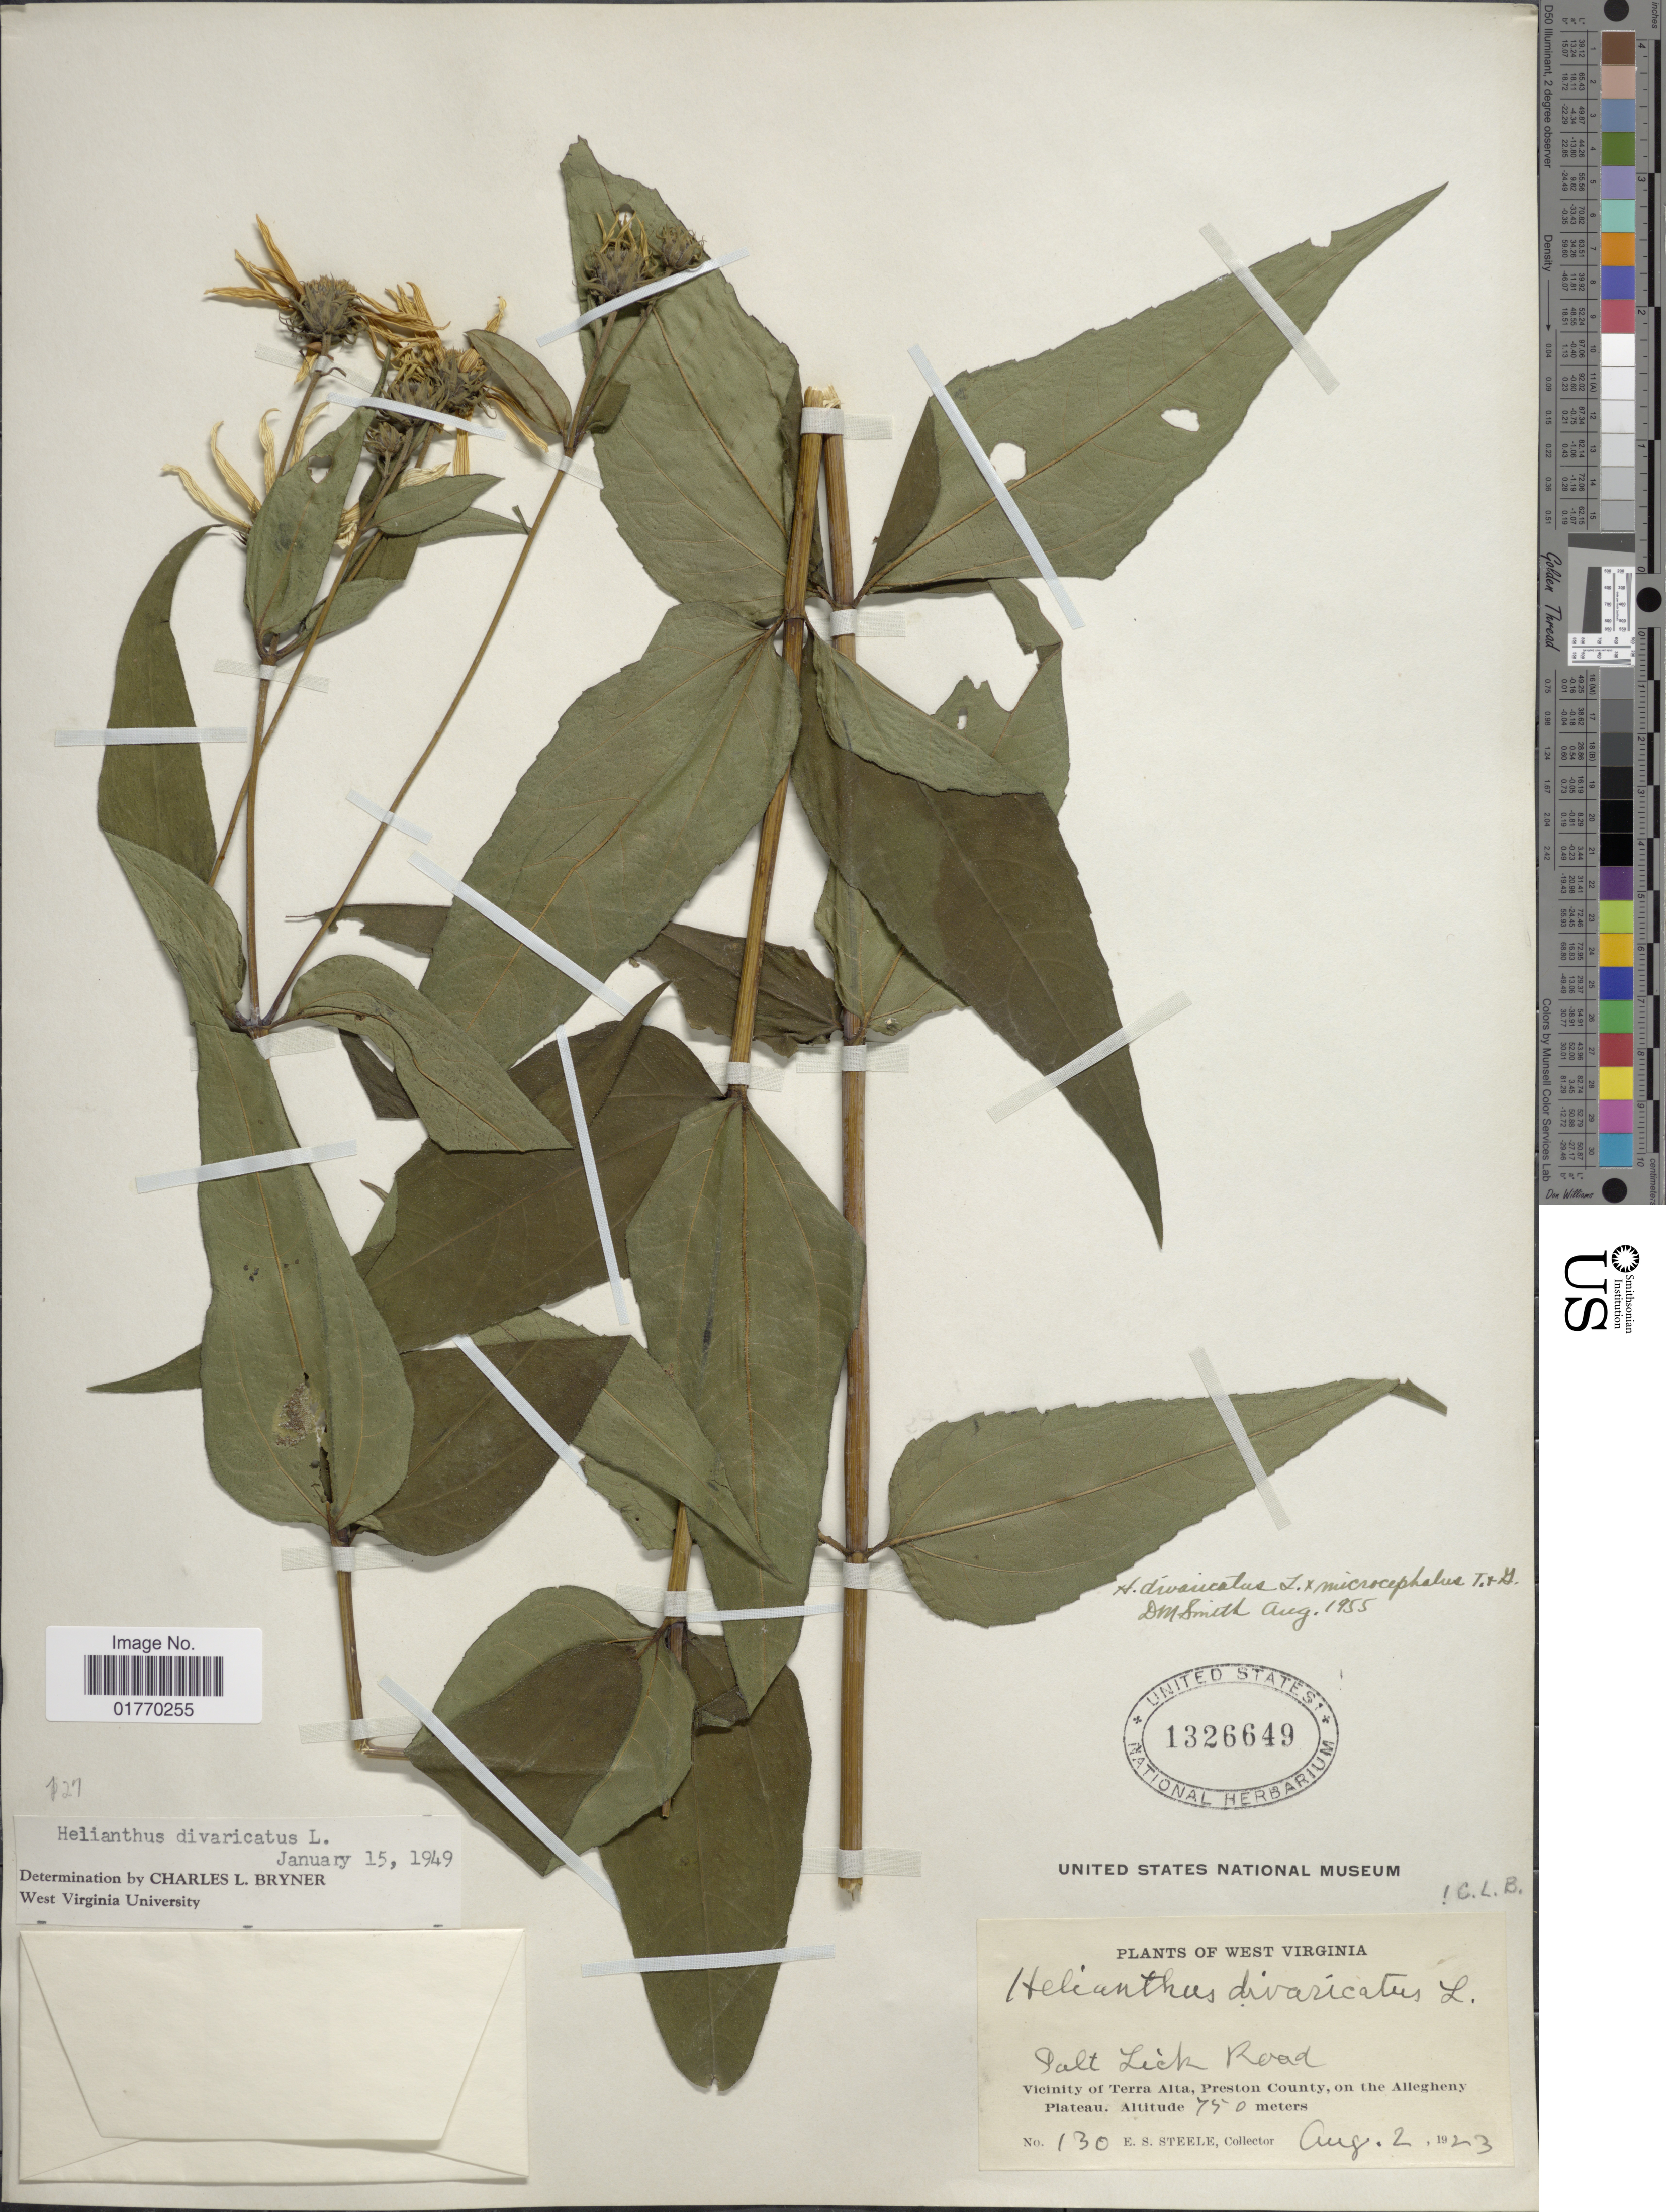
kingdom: Plantae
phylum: Tracheophyta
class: Magnoliopsida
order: Asterales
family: Asteraceae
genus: Helianthus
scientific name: Helianthus divaricatus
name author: L.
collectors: E. Steele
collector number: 130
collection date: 1923-08-02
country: United States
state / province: West Virginia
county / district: Preston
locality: Salt Lick Road, Vicinity of Terra Alta, Preston County, on the Allegheny Plateau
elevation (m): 750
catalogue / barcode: US 1326649